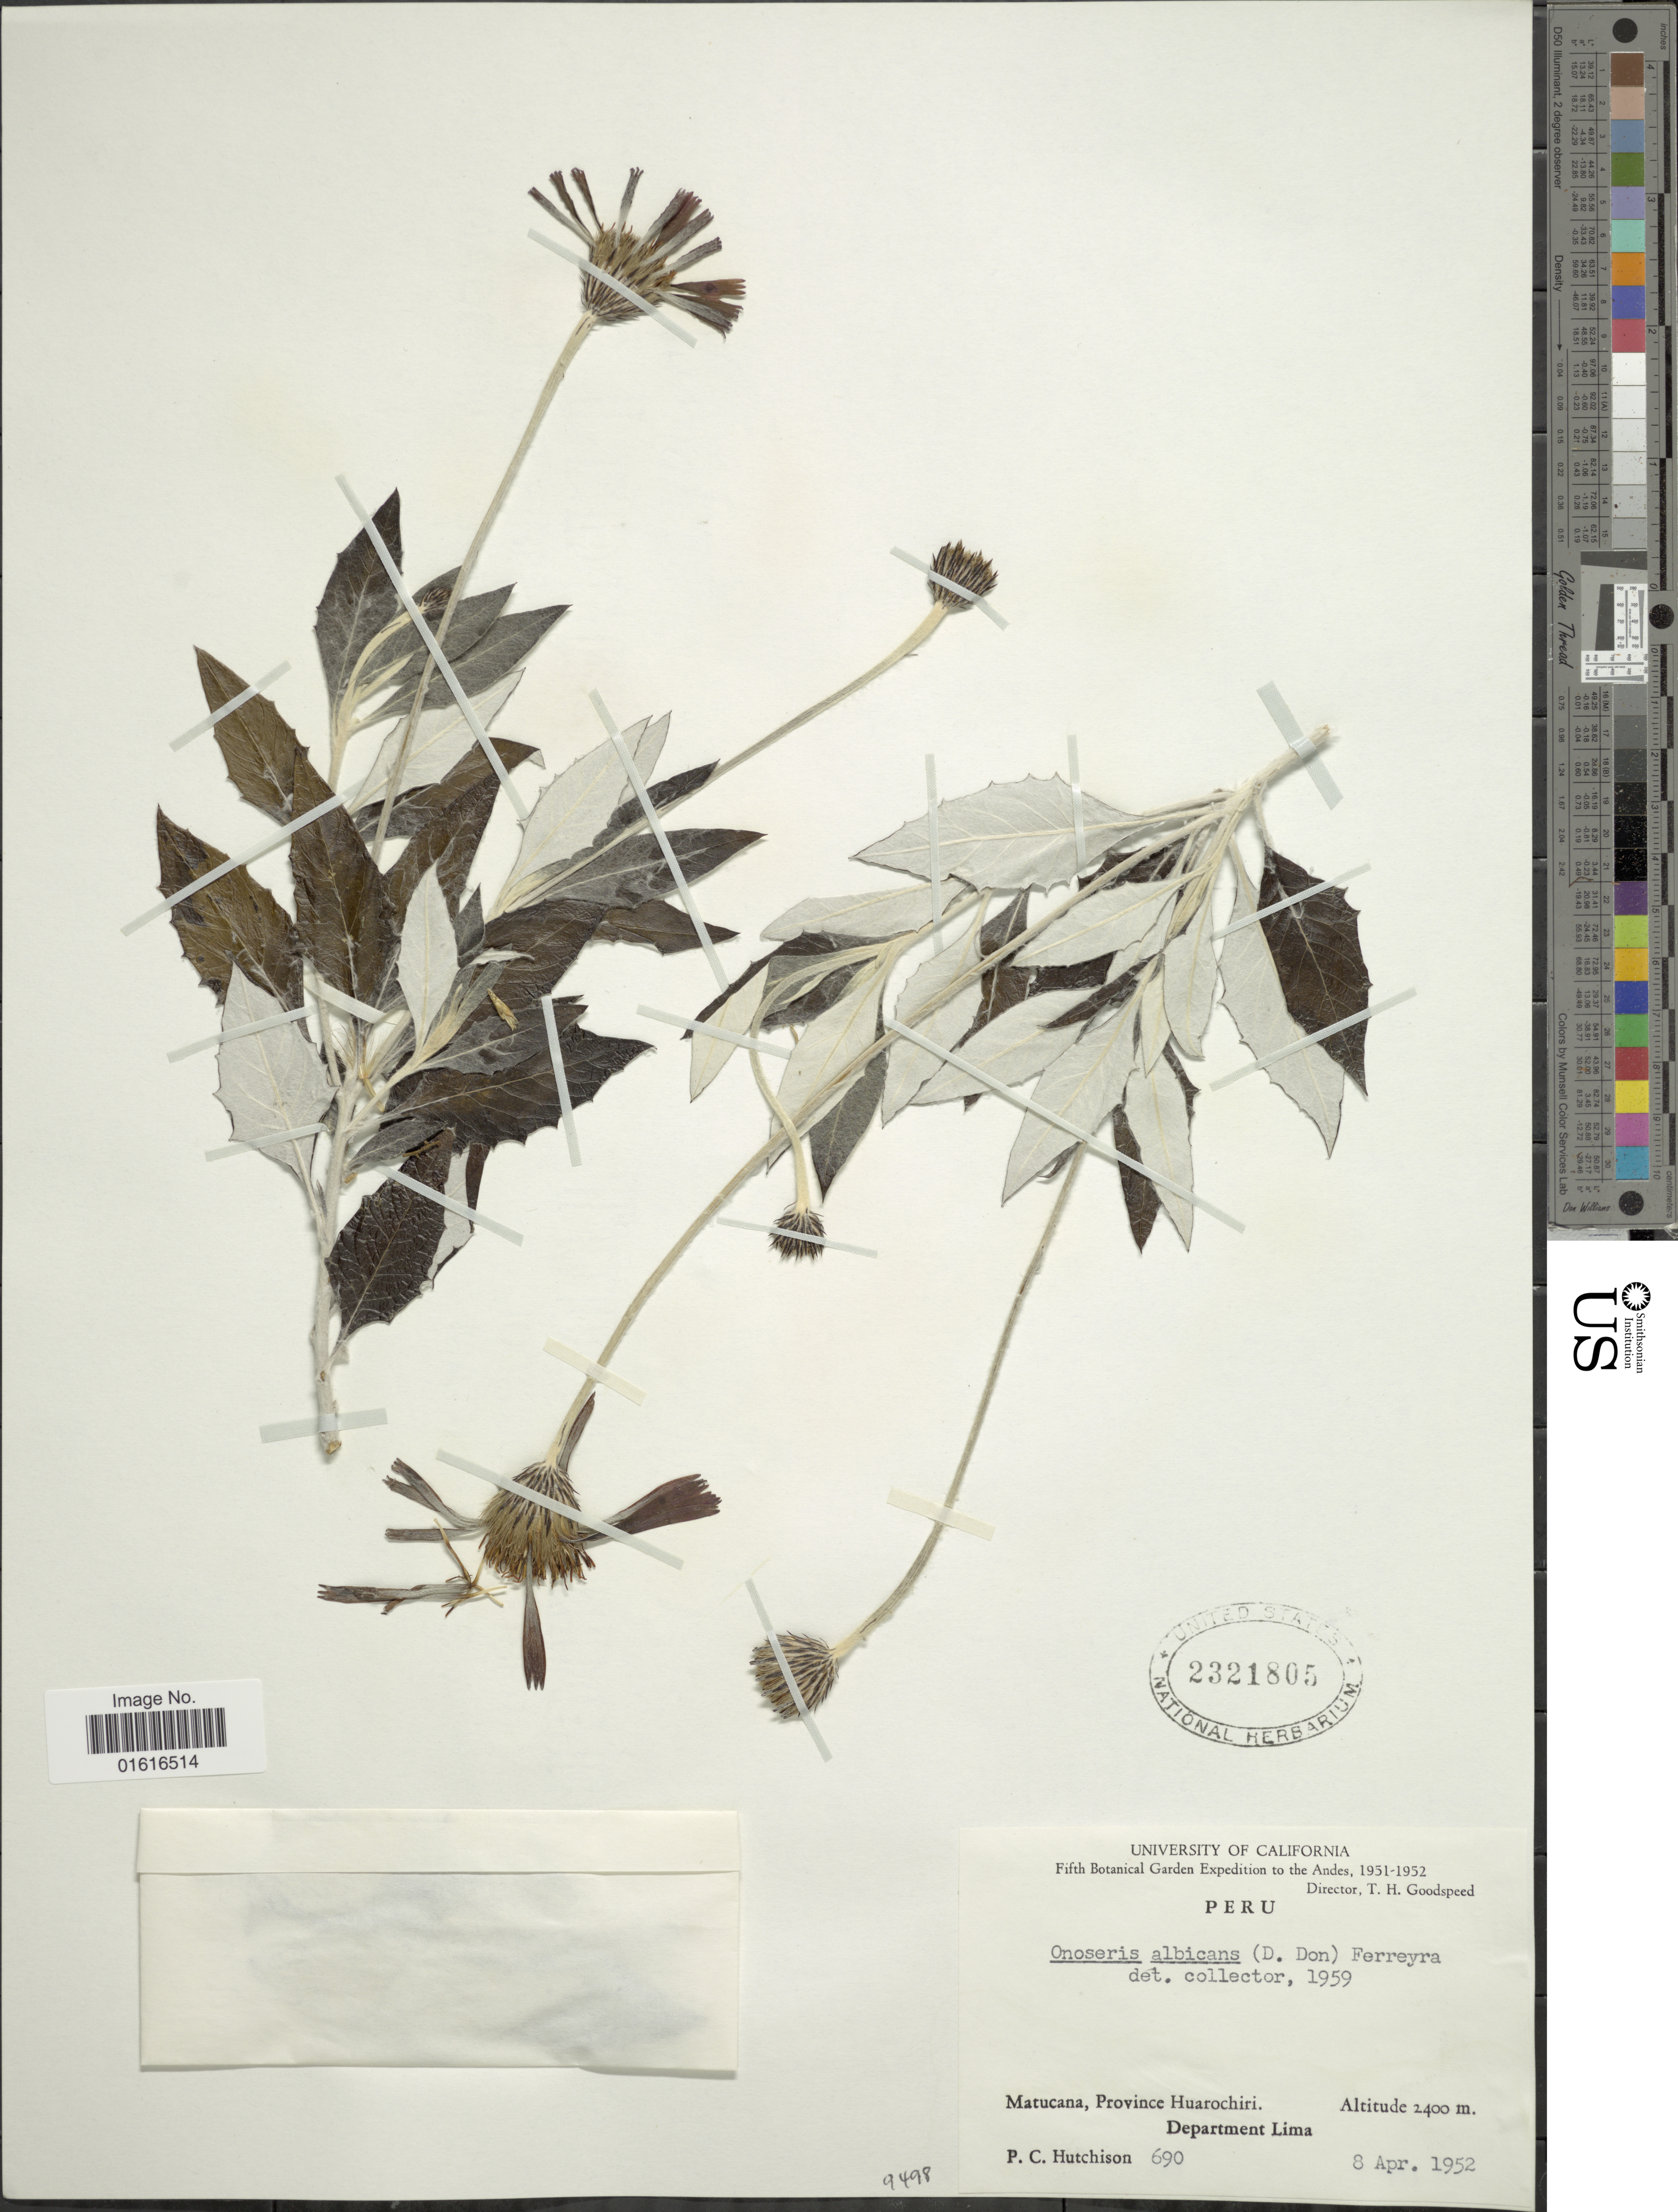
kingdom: Plantae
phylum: Tracheophyta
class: Magnoliopsida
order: Asterales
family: Asteraceae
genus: Onoseris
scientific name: Onoseris albicans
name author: (D. Don) Ferreyra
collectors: P. C. Hutchison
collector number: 690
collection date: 1952-04-08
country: Peru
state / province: Lima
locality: Matucana, Province Huarochiri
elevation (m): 2400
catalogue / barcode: US 2321805